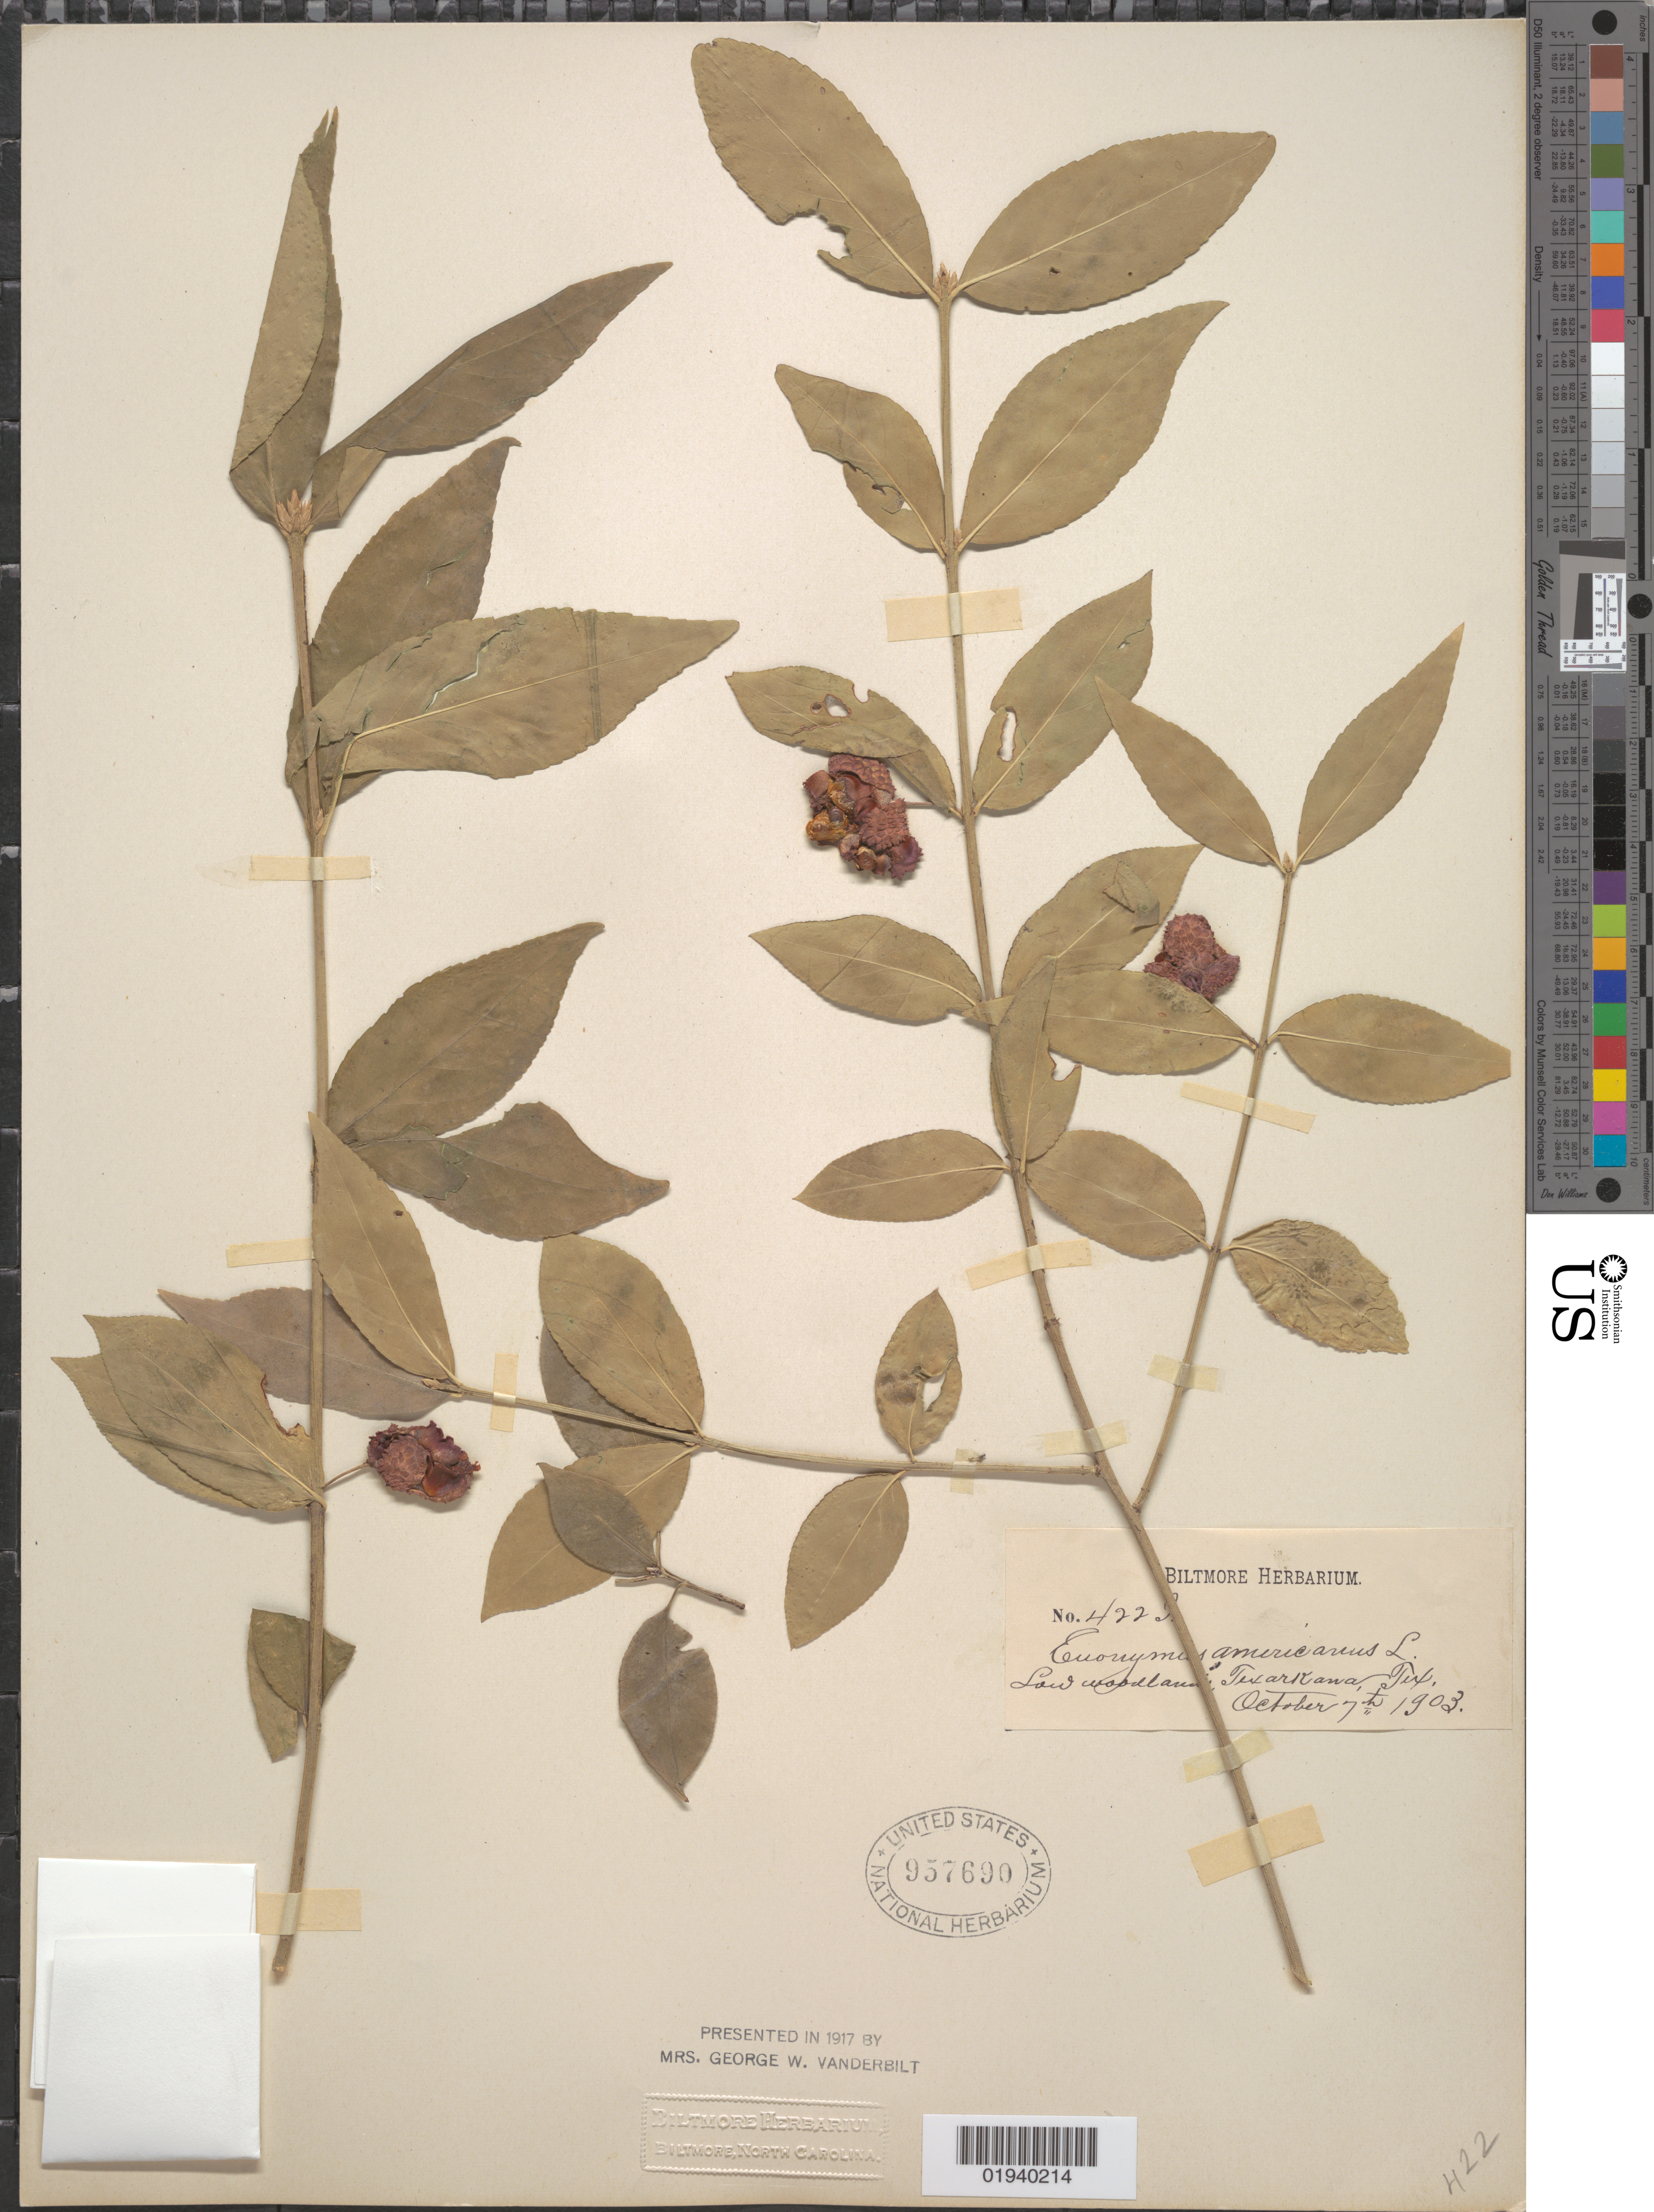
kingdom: Plantae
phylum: Tracheophyta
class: Magnoliopsida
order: Celastrales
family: Celastraceae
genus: Euonymus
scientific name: Euonymus americanus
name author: L.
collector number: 422g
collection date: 1903-10-07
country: United States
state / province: Texas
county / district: Bowie County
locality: Texarcana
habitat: Low woodlands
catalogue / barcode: US 957690